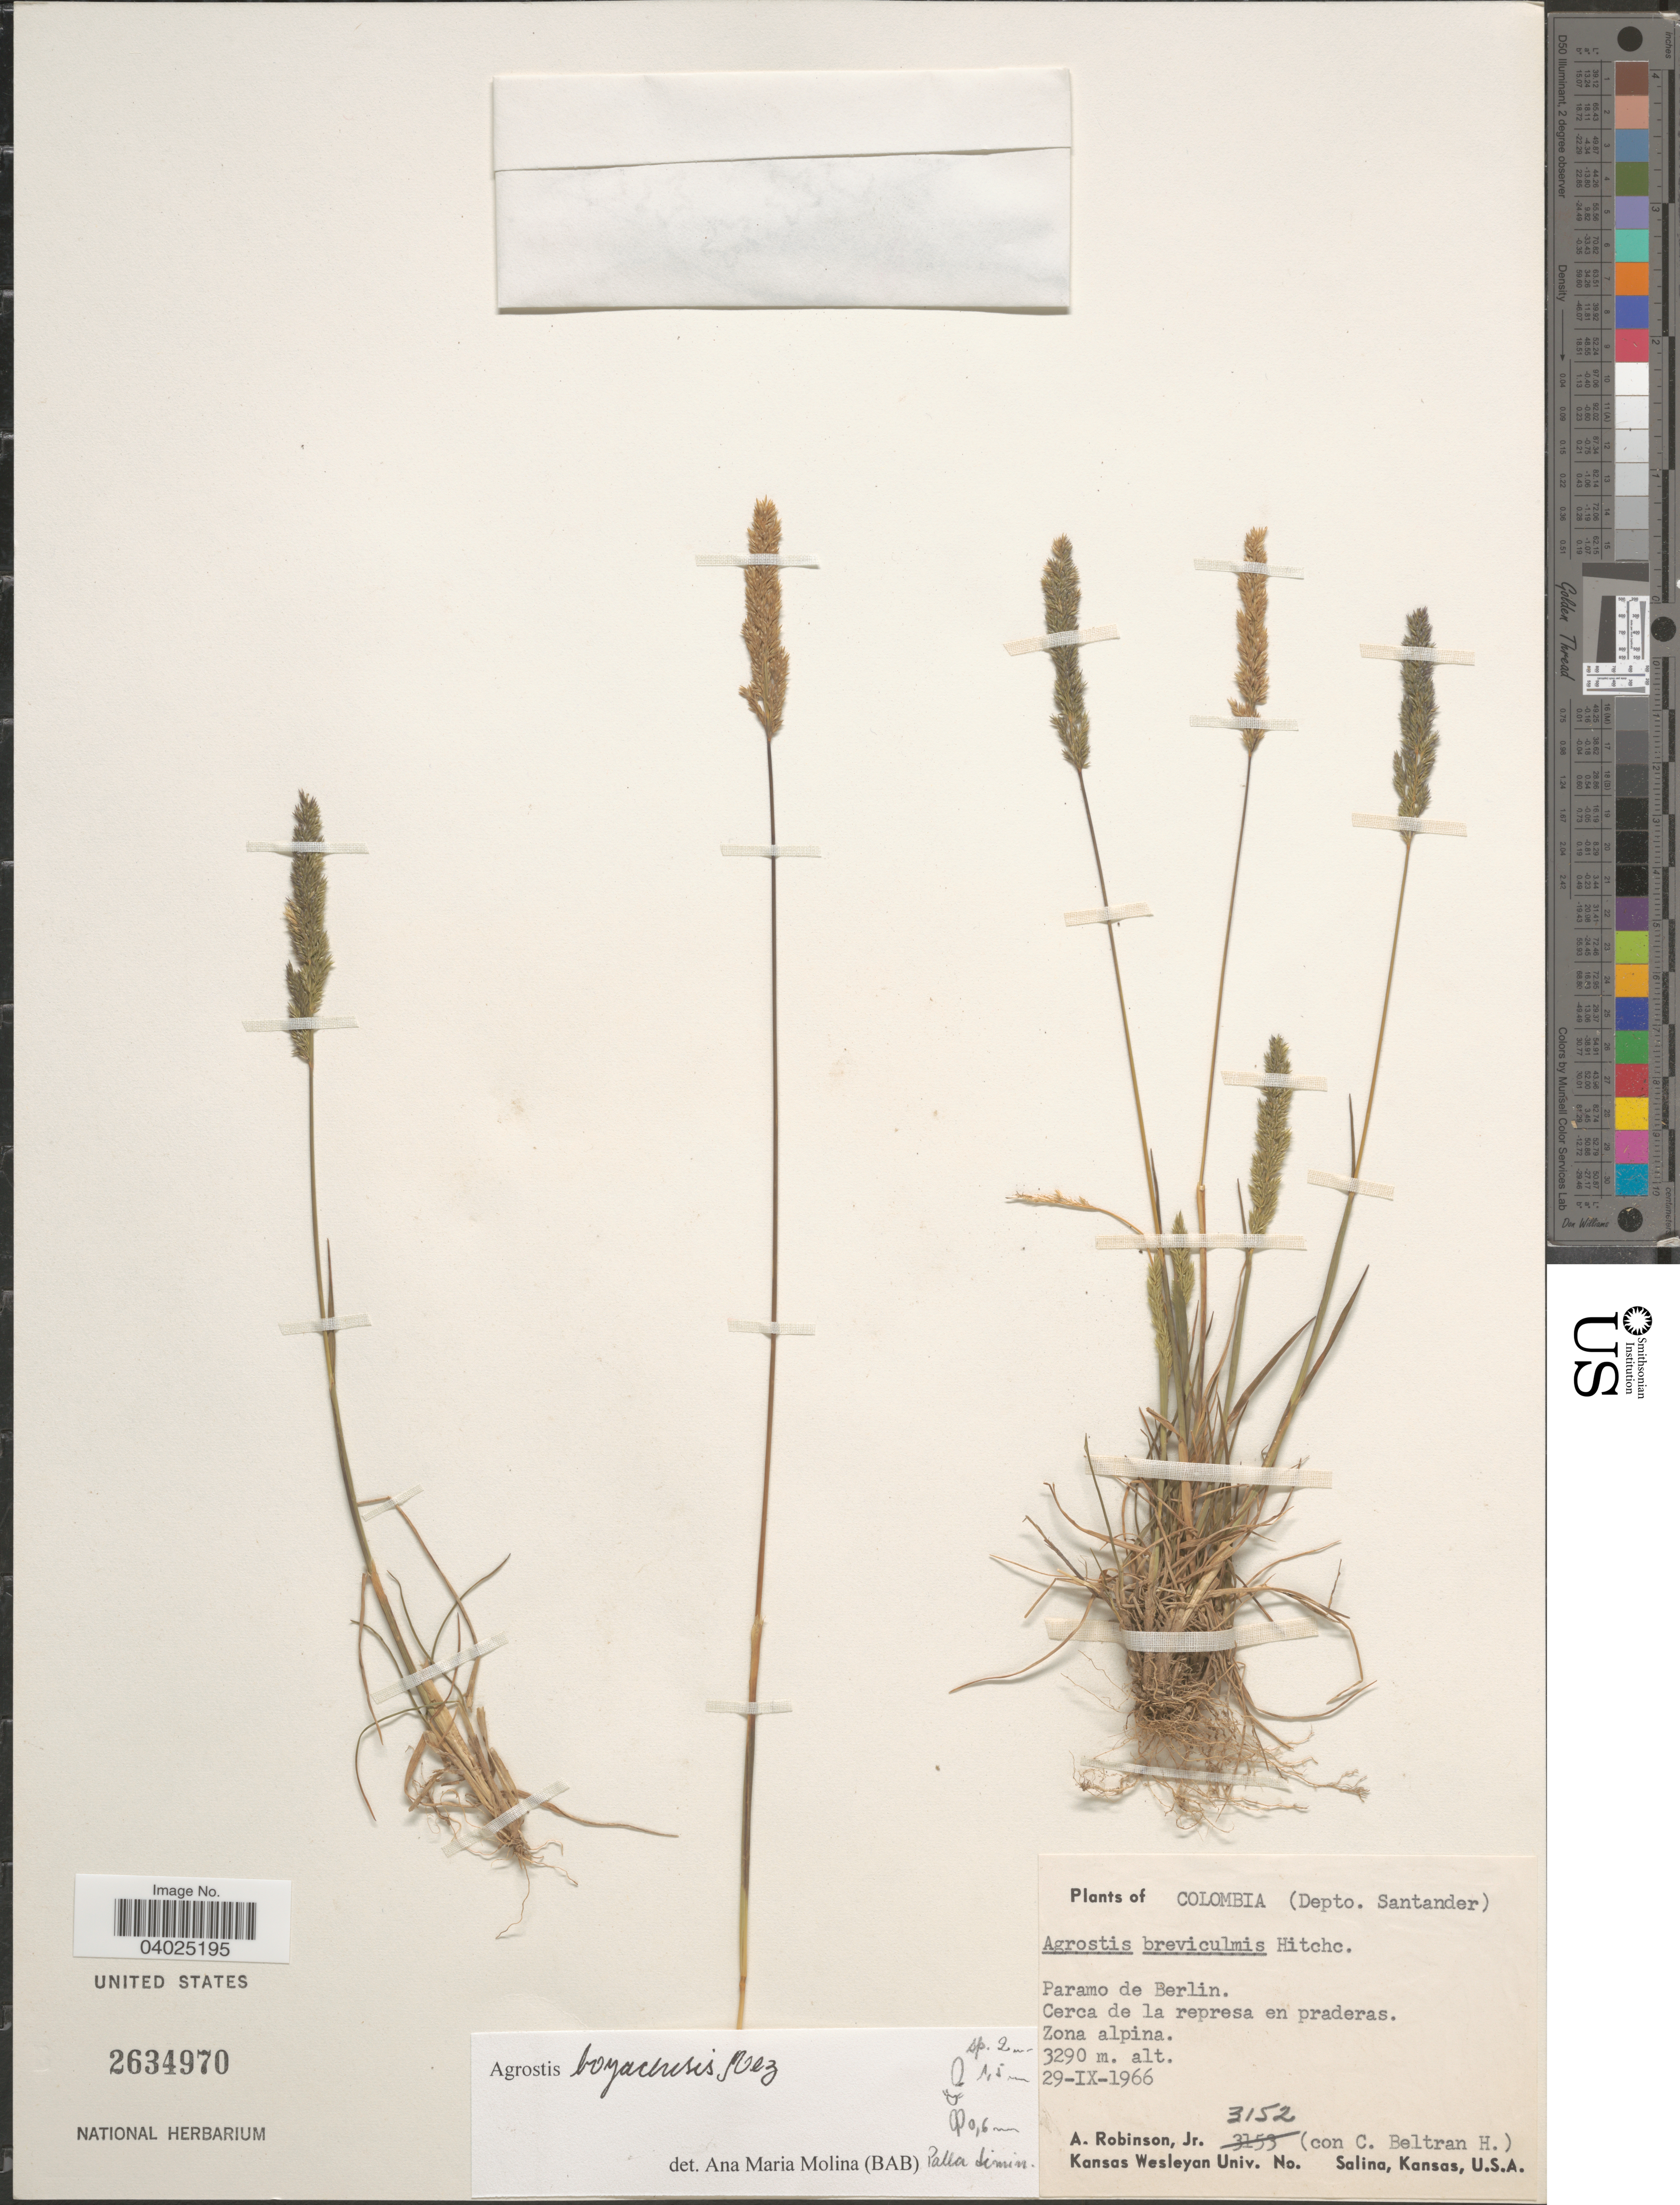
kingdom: Plantae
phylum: Tracheophyta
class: Liliopsida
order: Poales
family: Poaceae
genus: Agrostis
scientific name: Agrostis sp.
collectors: A. Robinson Jr. & C. Beltran H.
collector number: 3152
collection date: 1966-09-29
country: Colombia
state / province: Santander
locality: Depto. Santander. Paramo de Berlin.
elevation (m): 3290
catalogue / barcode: US 2634970